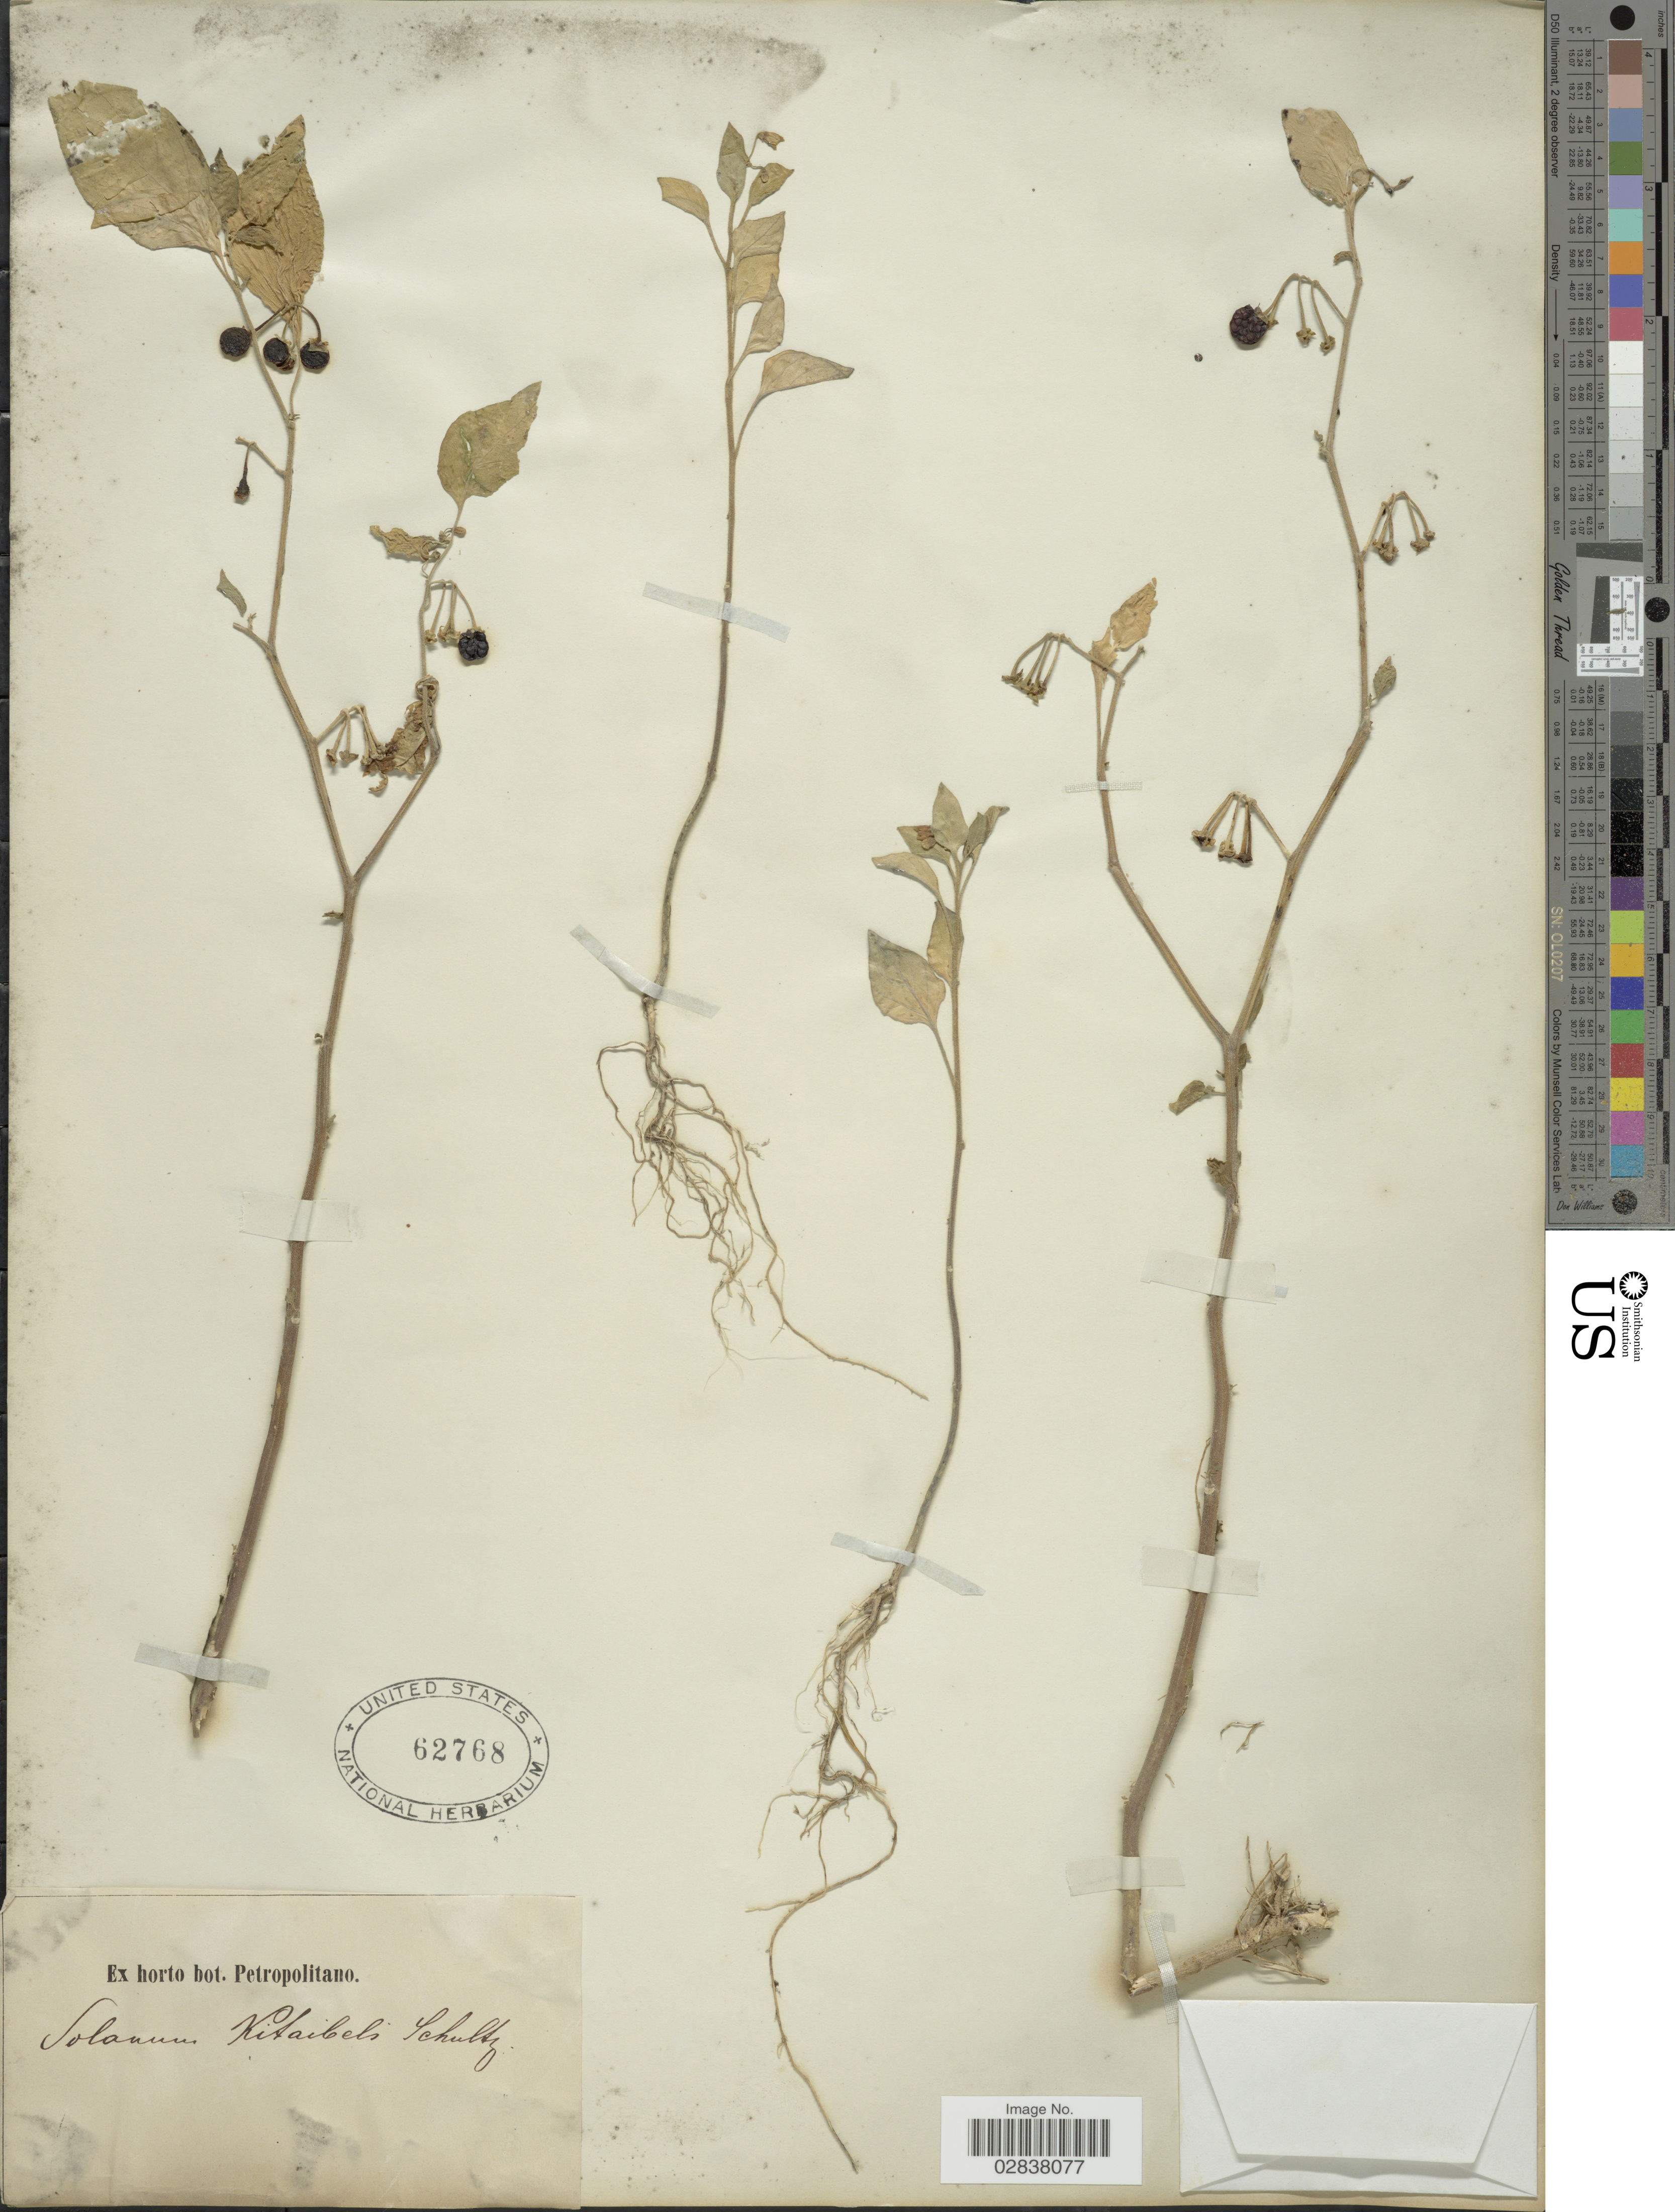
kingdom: Plantae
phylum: Tracheophyta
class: Magnoliopsida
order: Solanales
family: Solanaceae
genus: Solanum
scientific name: Solanum kitaibeli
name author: Schult.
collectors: ex Horto Bot. Petropolitano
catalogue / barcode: US 62768